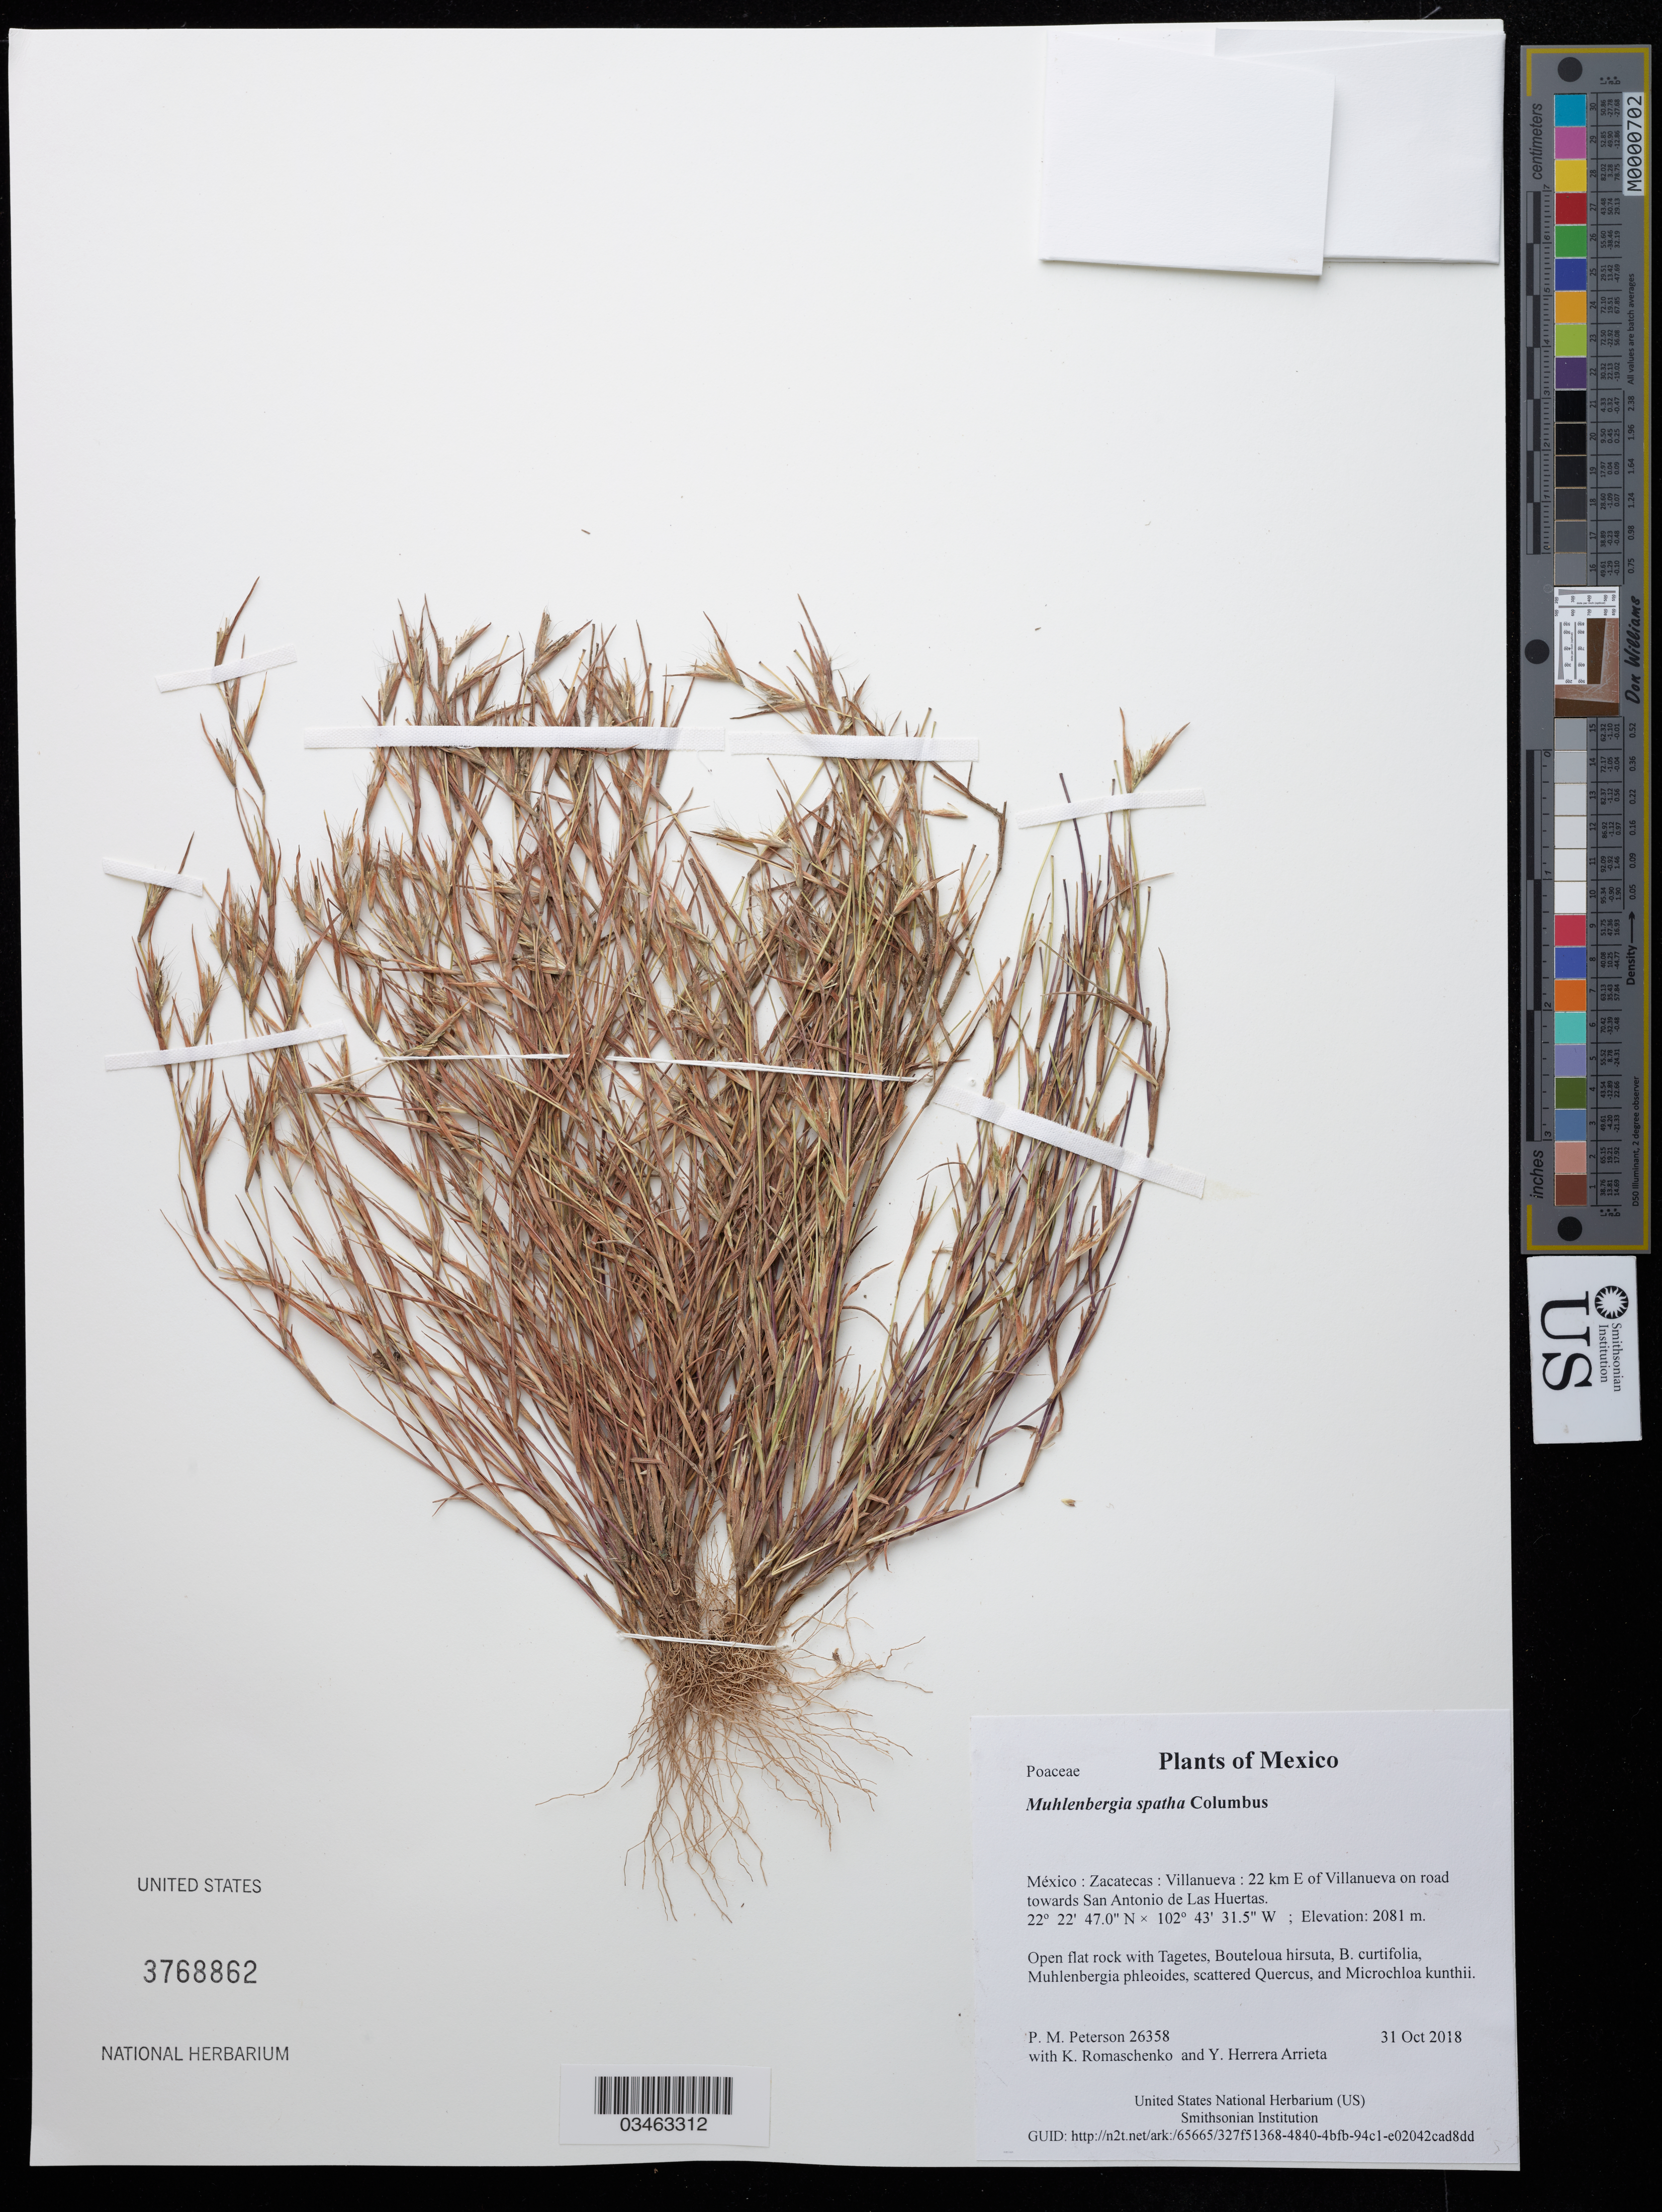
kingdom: Plantae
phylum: Tracheophyta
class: Liliopsida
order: Poales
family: Poaceae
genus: Muhlenbergia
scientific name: Muhlenbergia spatha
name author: Columbus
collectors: P. M. Peterson, K. Romaschenko & Y. Herrera Arrieta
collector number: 26358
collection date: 2018-10-31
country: México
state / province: Zacatecas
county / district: Villanueva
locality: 22 km E of Villanueva on road towards San Antonio de Las Huertas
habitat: Open flat rock with Tagetes, Bouteloua hirsuta, B. curtifolia, Muhlenbergia phleoides, scattered Quercus, and Microchloa kunthii.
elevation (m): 2081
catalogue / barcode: US 3768862